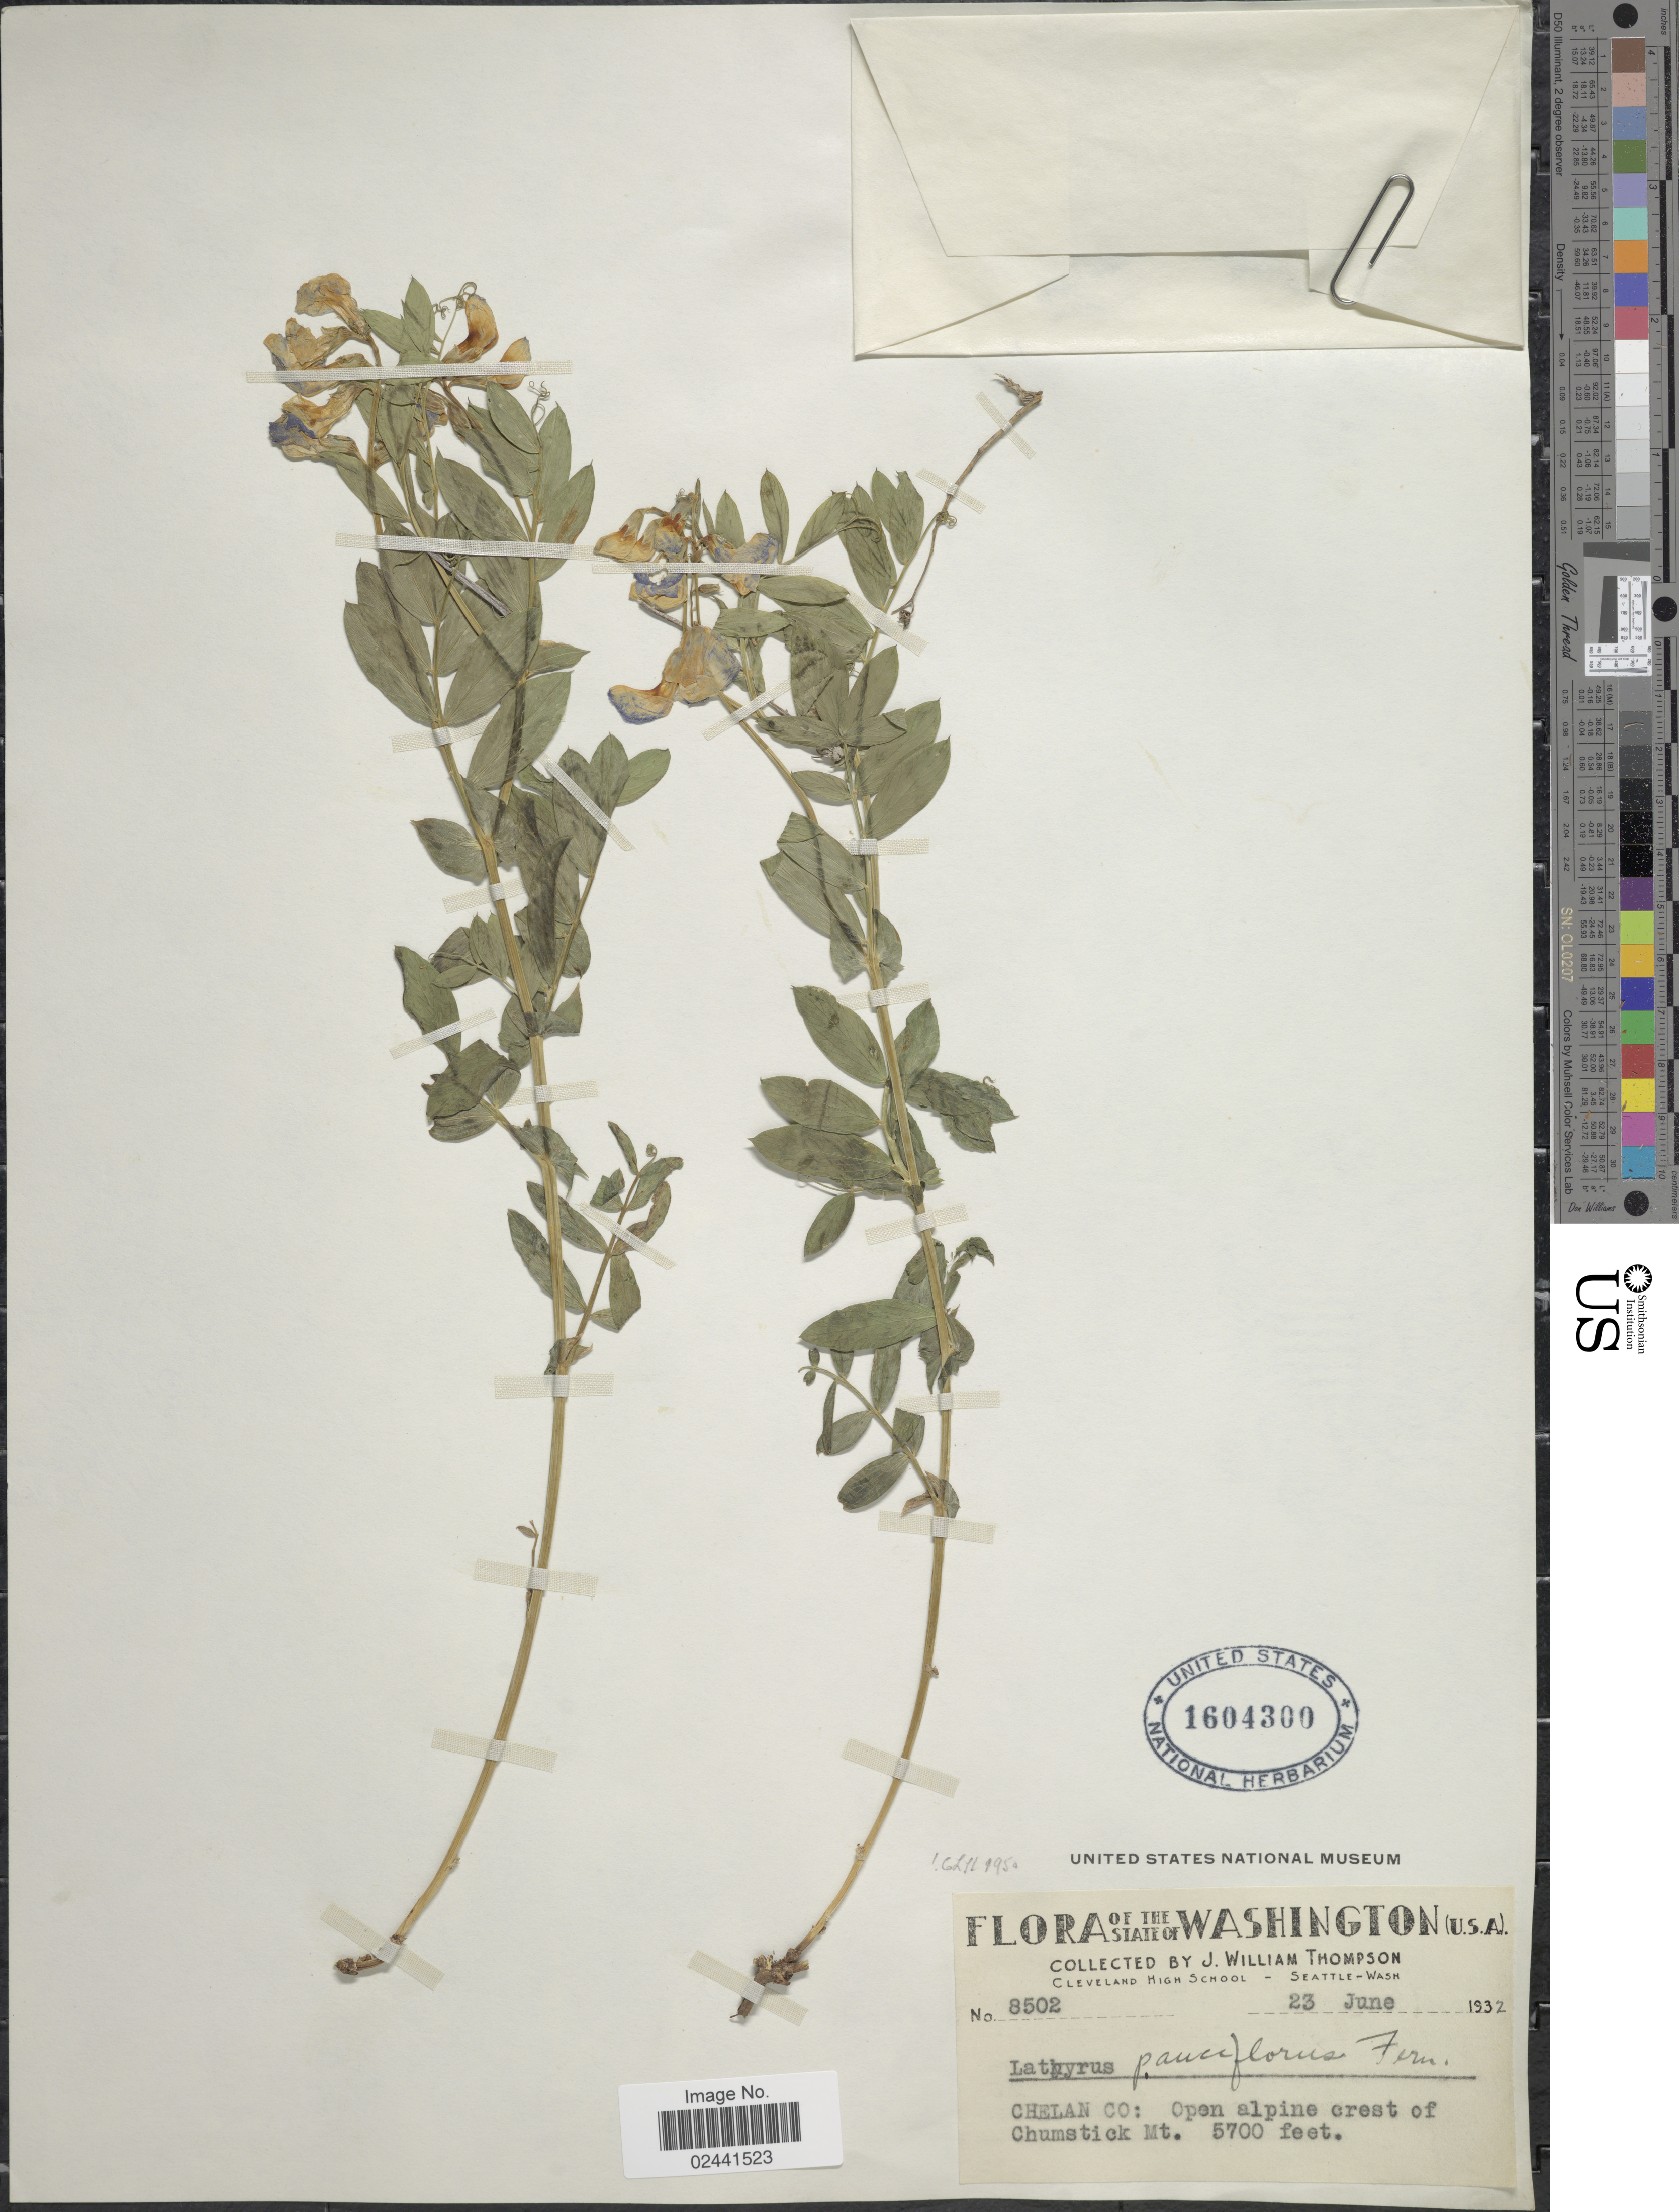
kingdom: Plantae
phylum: Tracheophyta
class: Magnoliopsida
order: Fabales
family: Fabaceae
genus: Lathyrus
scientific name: Lathyrus pauciflorus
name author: Fernald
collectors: J. W. Thompson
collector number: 8502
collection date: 1932-06-23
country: United States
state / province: Washington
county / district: Chelan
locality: Chelan Co: Open alpine crest of Chumstick Mt.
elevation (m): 1737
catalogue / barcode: US 1604300